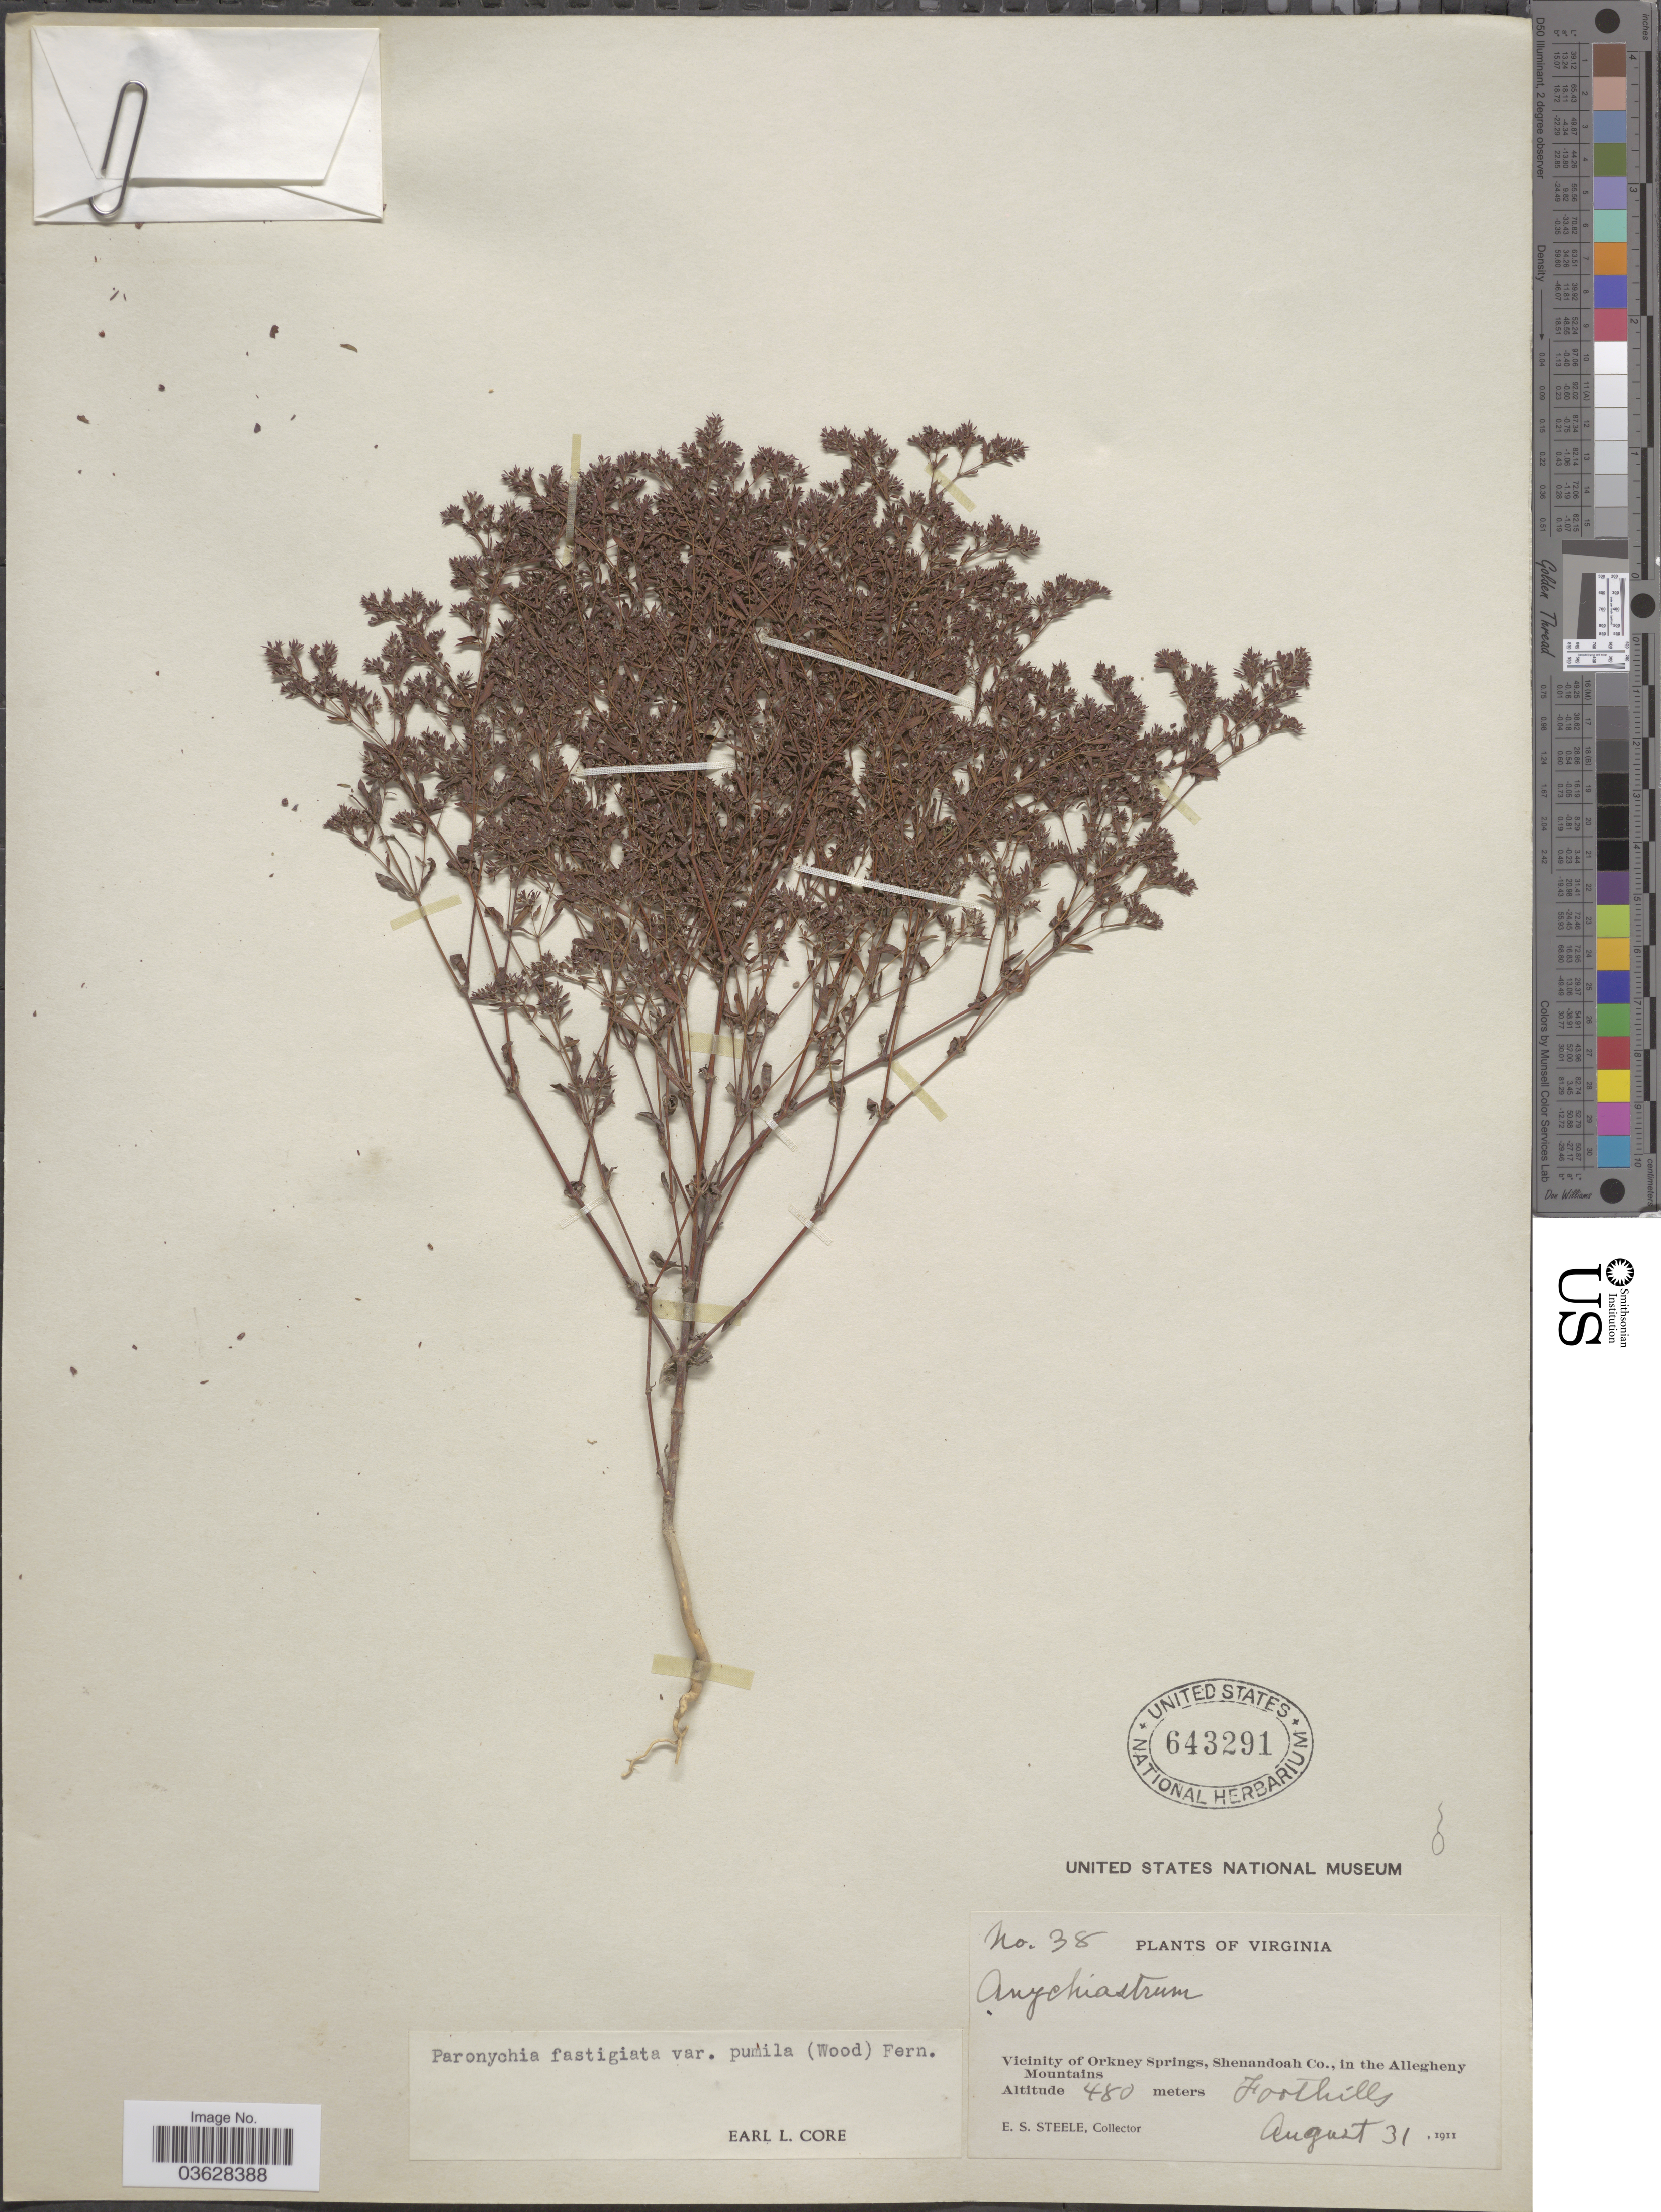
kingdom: Plantae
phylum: Tracheophyta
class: Magnoliopsida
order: Caryophyllales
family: Caryophyllaceae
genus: Paronychia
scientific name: Paronychia fastigiata var. pumila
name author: (Alph. Wood) Fernald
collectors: E. Steele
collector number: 38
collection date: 1911-08-31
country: United States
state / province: Virginia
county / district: Shenandoah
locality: Vicinity of Orkney Springs, Shenandoah Co., in the Allegheny Mountains. Foothills.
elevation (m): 480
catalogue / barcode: US 643291